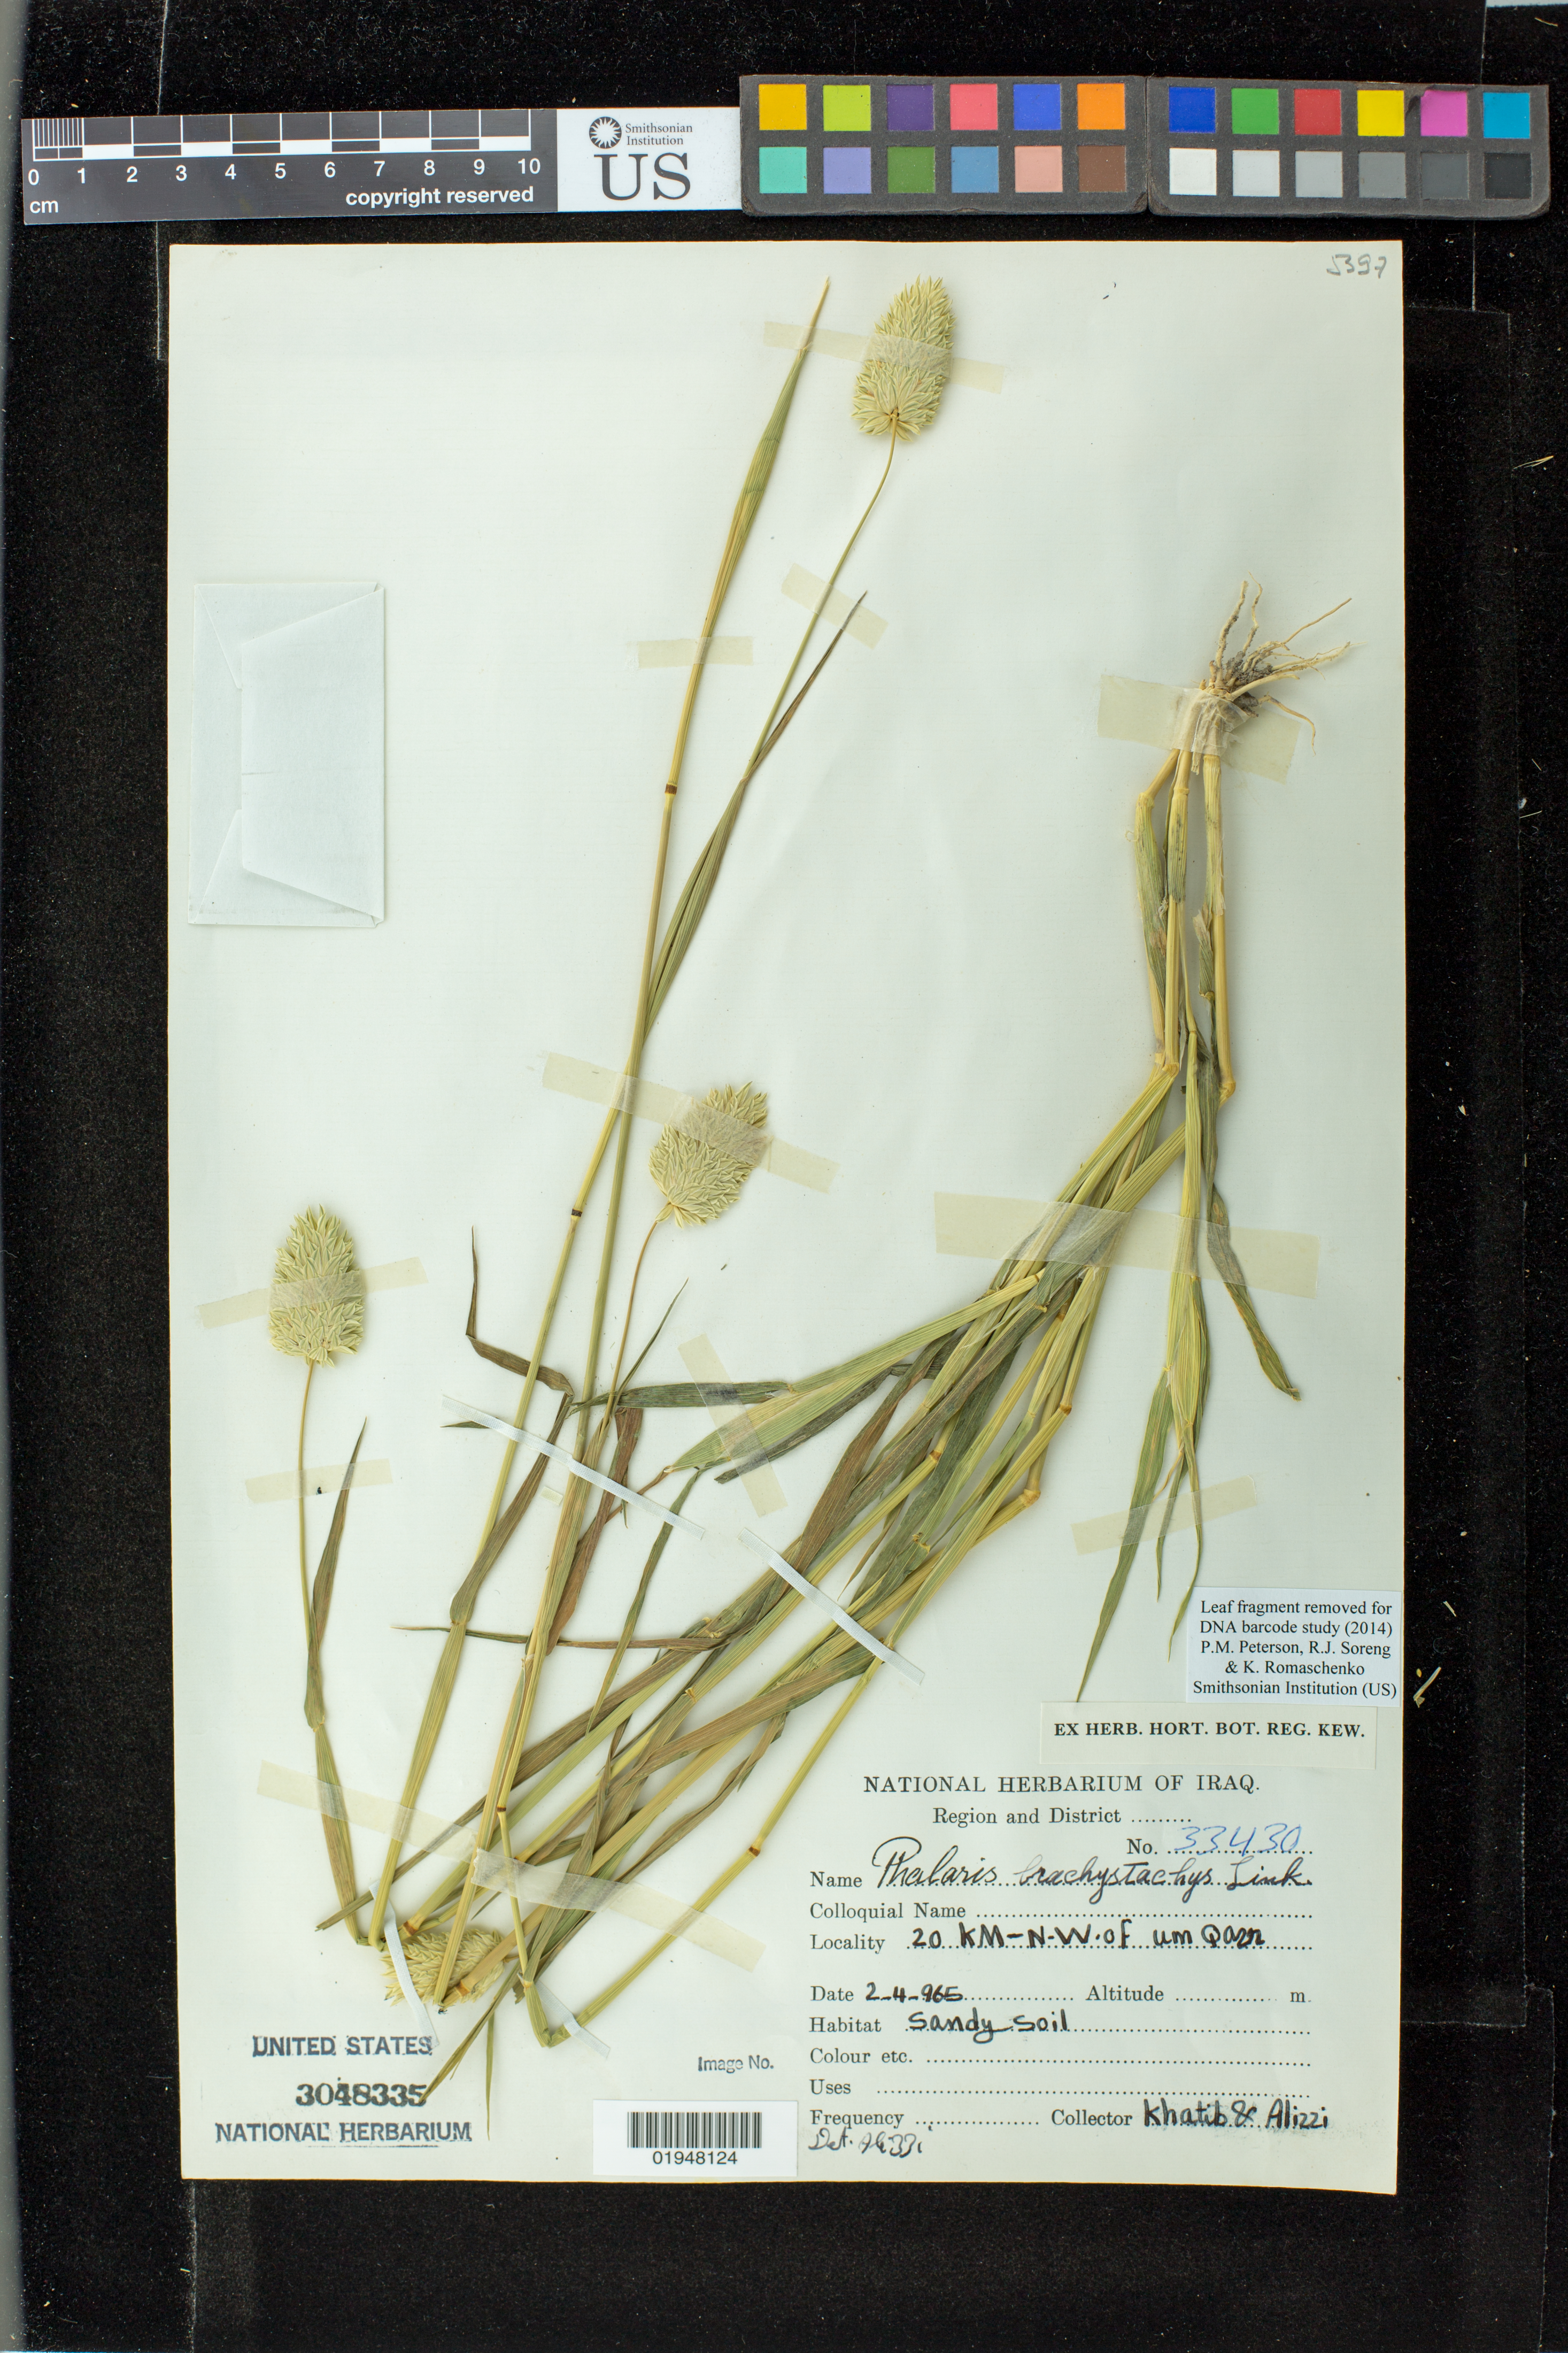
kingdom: Plantae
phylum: Tracheophyta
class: Liliopsida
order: Poales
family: Poaceae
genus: Phalaris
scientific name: Phalaris brachystachys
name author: Link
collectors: Khatib & Alizzi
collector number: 33430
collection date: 1965-04-02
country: Iraq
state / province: Al Basrah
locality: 20 Km N.W. of Um Qazr [Umm Qaşr]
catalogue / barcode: US 3048335